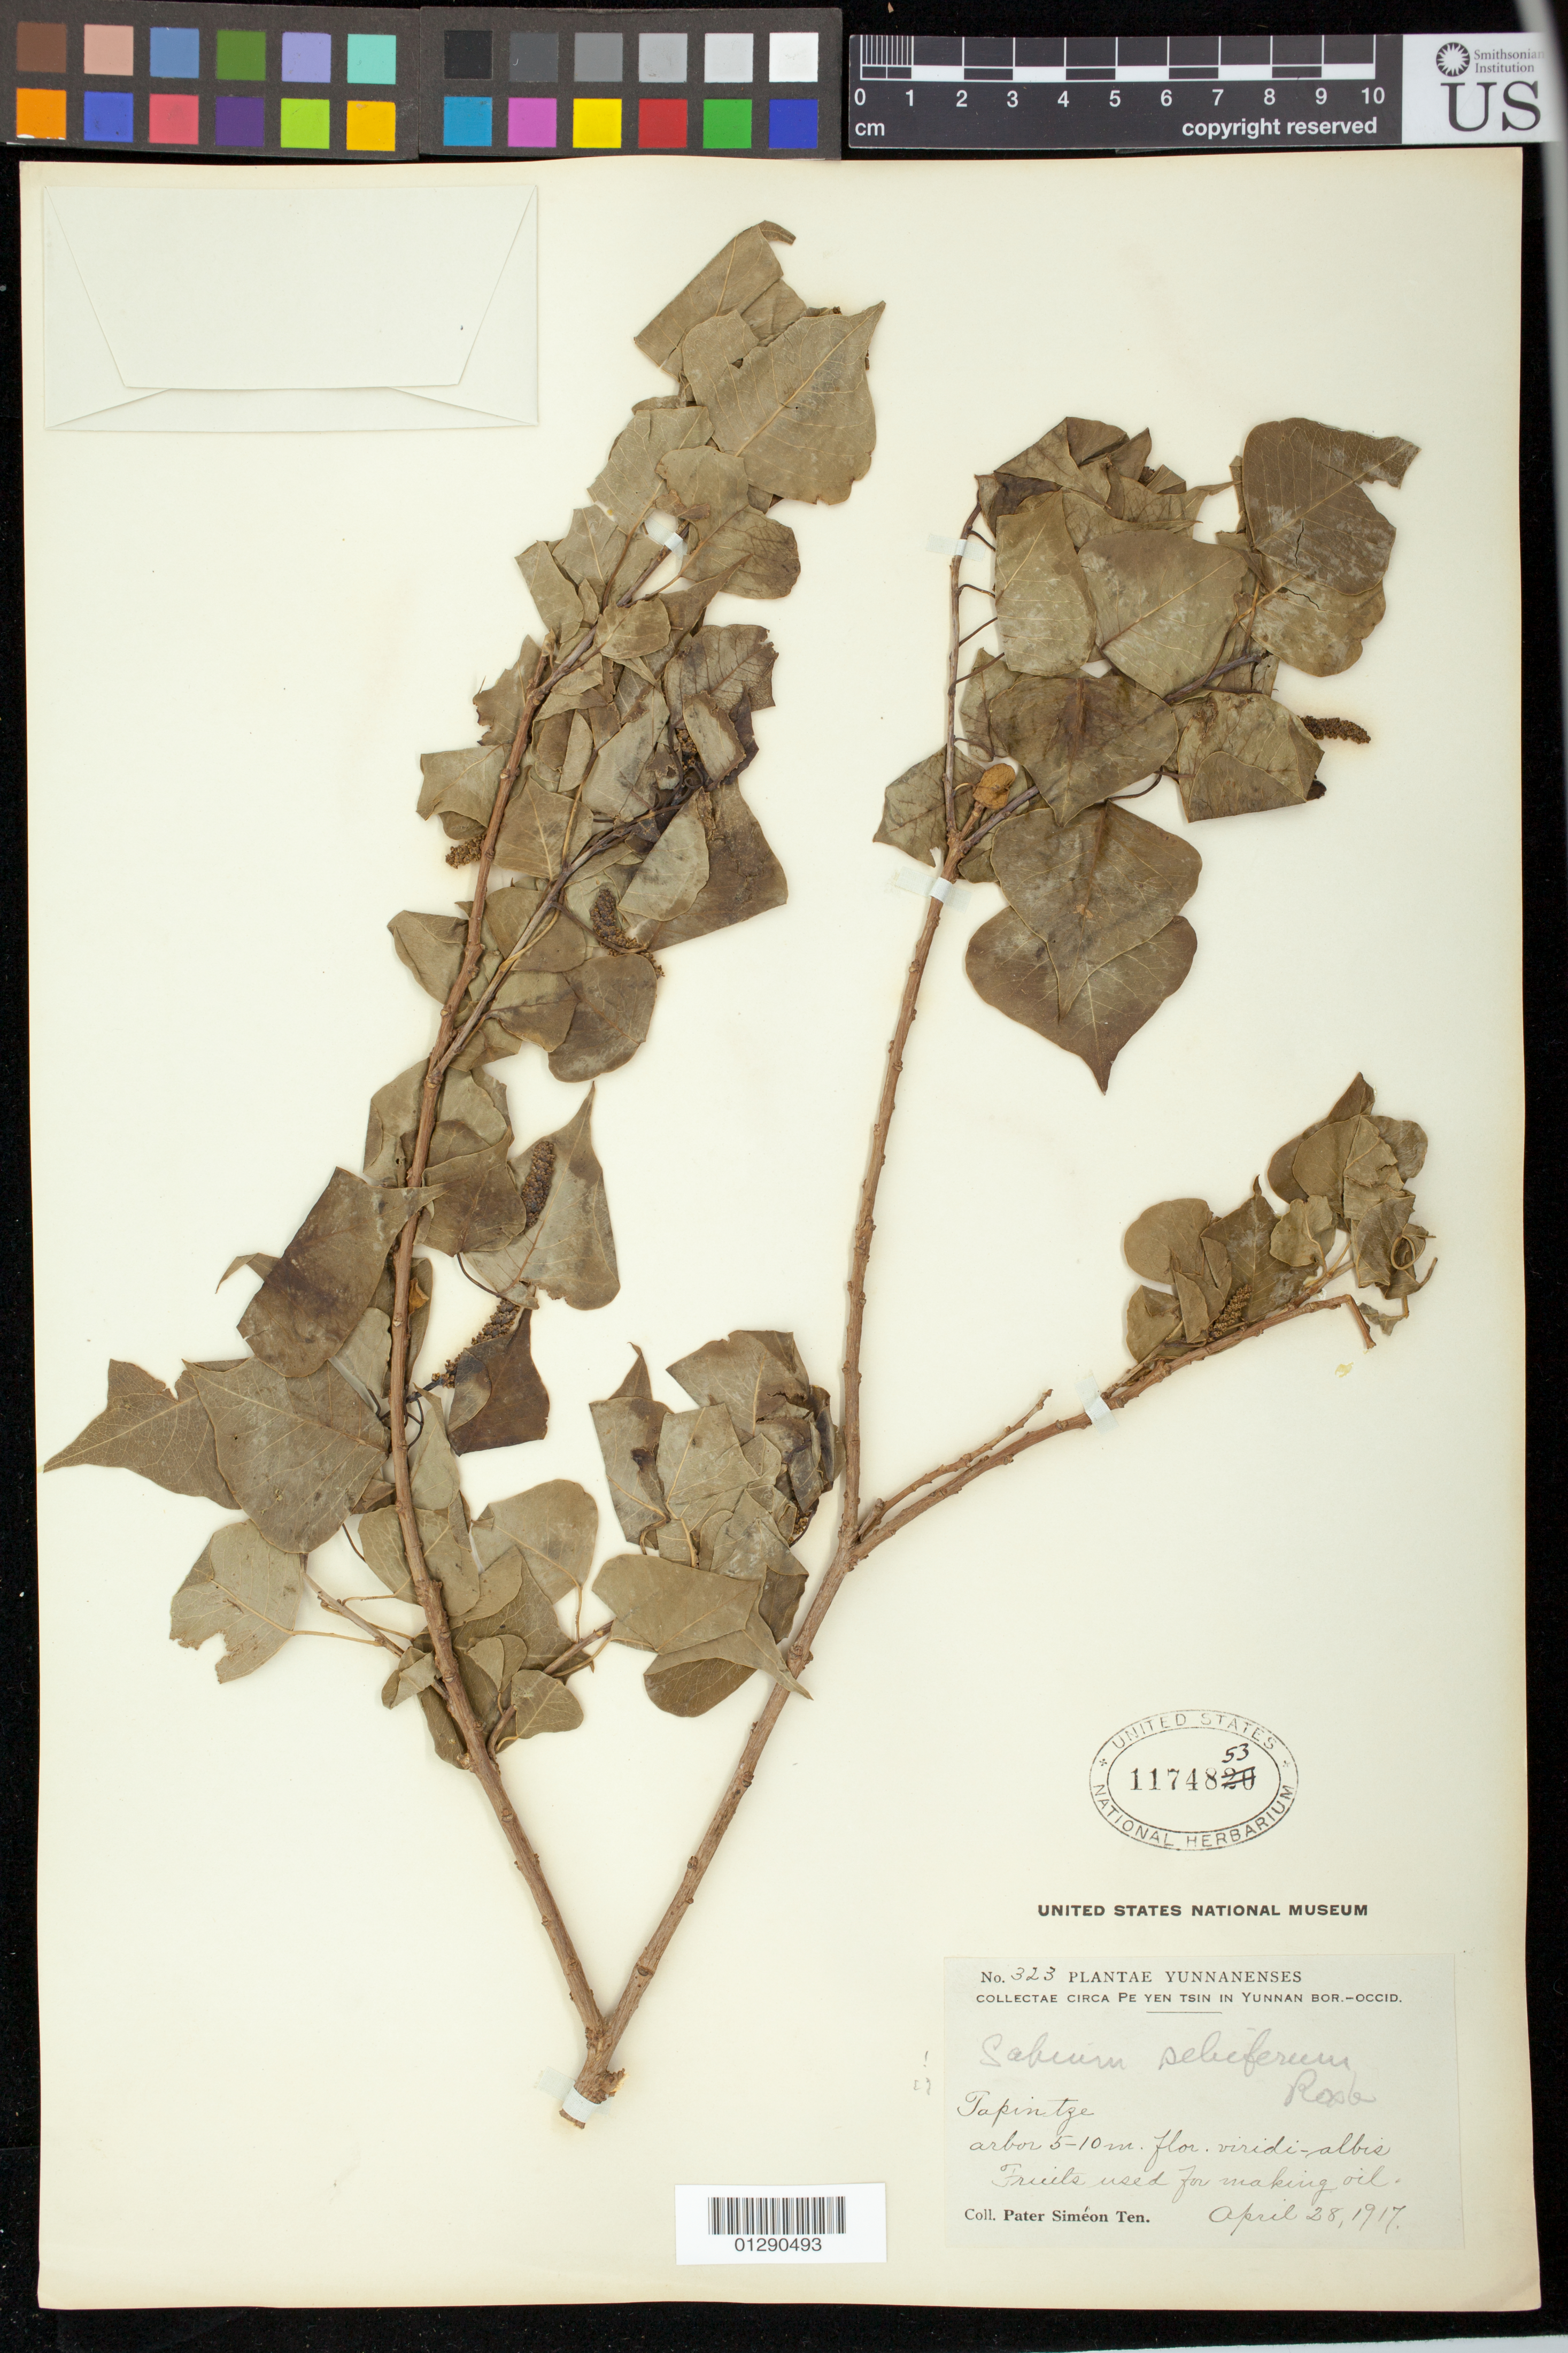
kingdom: Plantae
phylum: Tracheophyta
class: Magnoliopsida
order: Malpighiales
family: Euphorbiaceae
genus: Sapium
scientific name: Sapium sebiferum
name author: (L.) Roxb.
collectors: P. S. Ten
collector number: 323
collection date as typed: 28 Apr 1917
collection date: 1917-04-28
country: China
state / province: Yunnan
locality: Men koan, via pe yen tsin to yun pe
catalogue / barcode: US 1174853